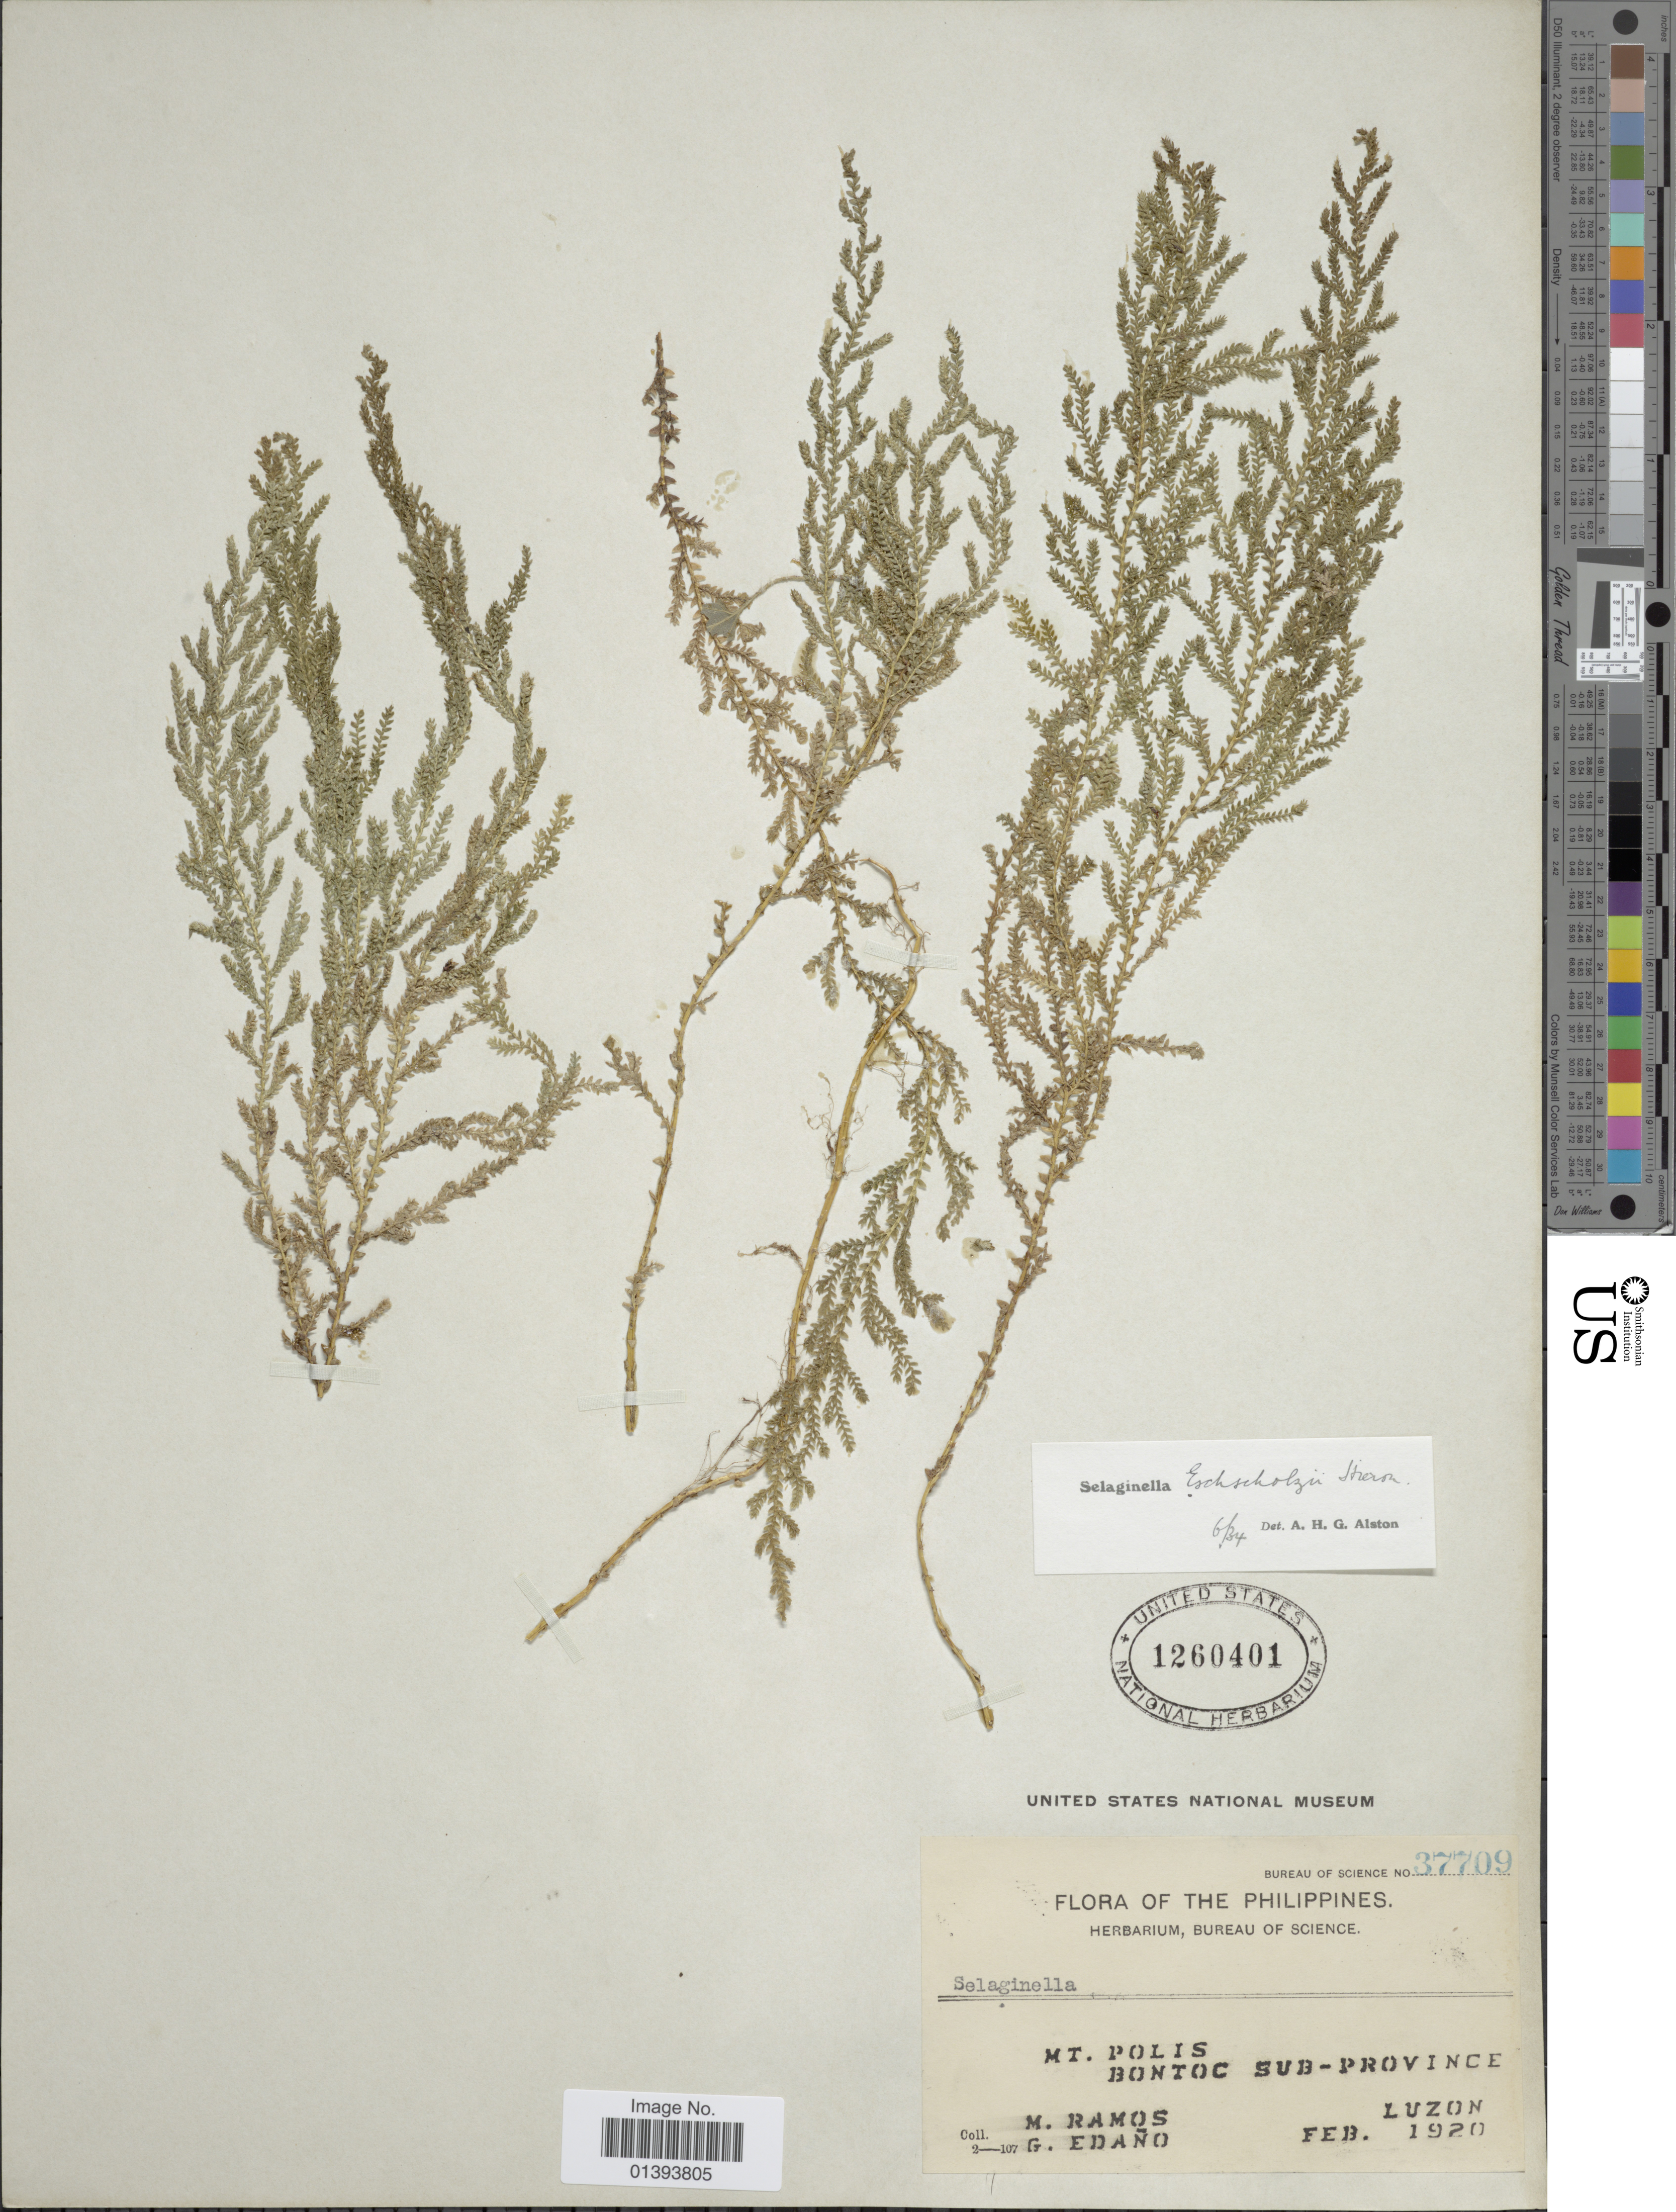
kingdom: Plantae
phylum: Tracheophyta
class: Lycopodiopsida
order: Selaginellales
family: Selaginellaceae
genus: Selaginella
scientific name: Selaginella eschscholzii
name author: Hieron.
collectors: M. Ramos & G. Edaño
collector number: Bureau of Science 37709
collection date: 1920-02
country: Philippines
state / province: Central Luzon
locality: Mt. Polis, Bontoc Sub-province, Luzon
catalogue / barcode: US 1260401